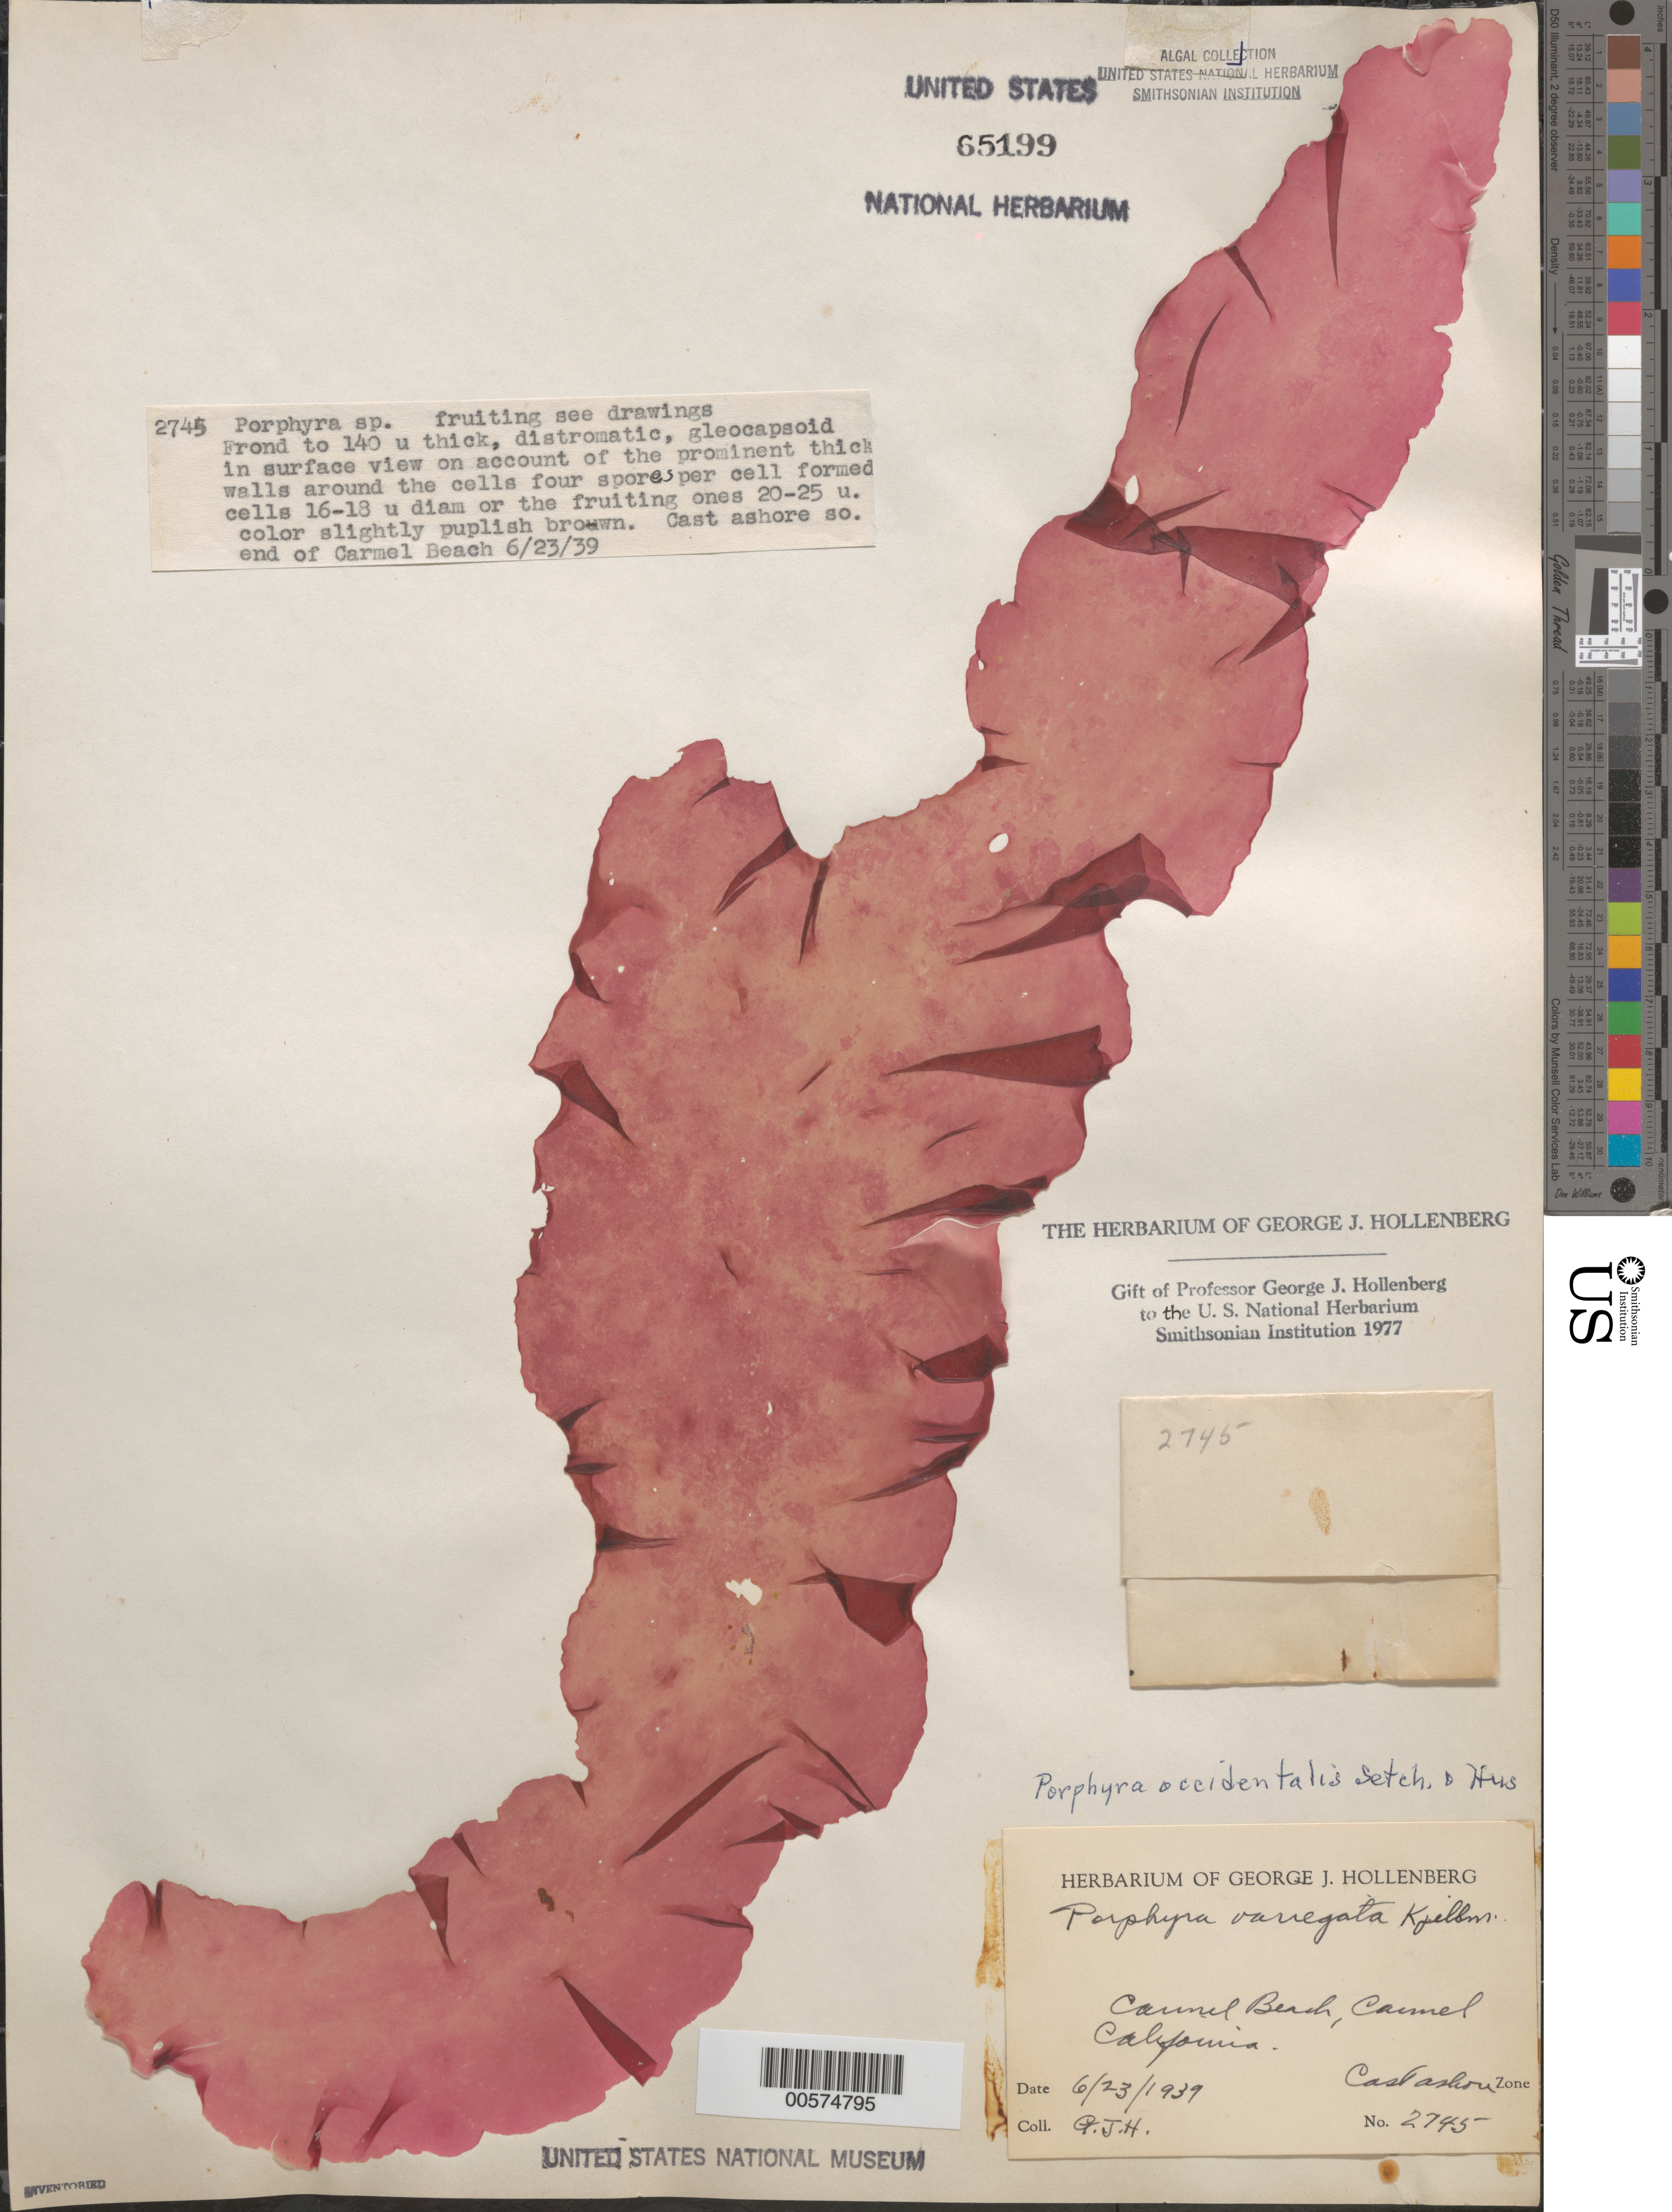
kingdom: Plantae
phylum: Rhodophyta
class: Bangiophyceae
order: Bangiales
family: Bangiaceae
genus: Porphyra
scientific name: Porphyra occidentalis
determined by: Hollenberg, George J.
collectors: G. Hollenberg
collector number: GJH 2745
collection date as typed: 23 Jun 1939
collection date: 1939-06-23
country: United States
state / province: California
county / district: Monterey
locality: Carmel Beach, Carmel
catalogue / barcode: US 65199